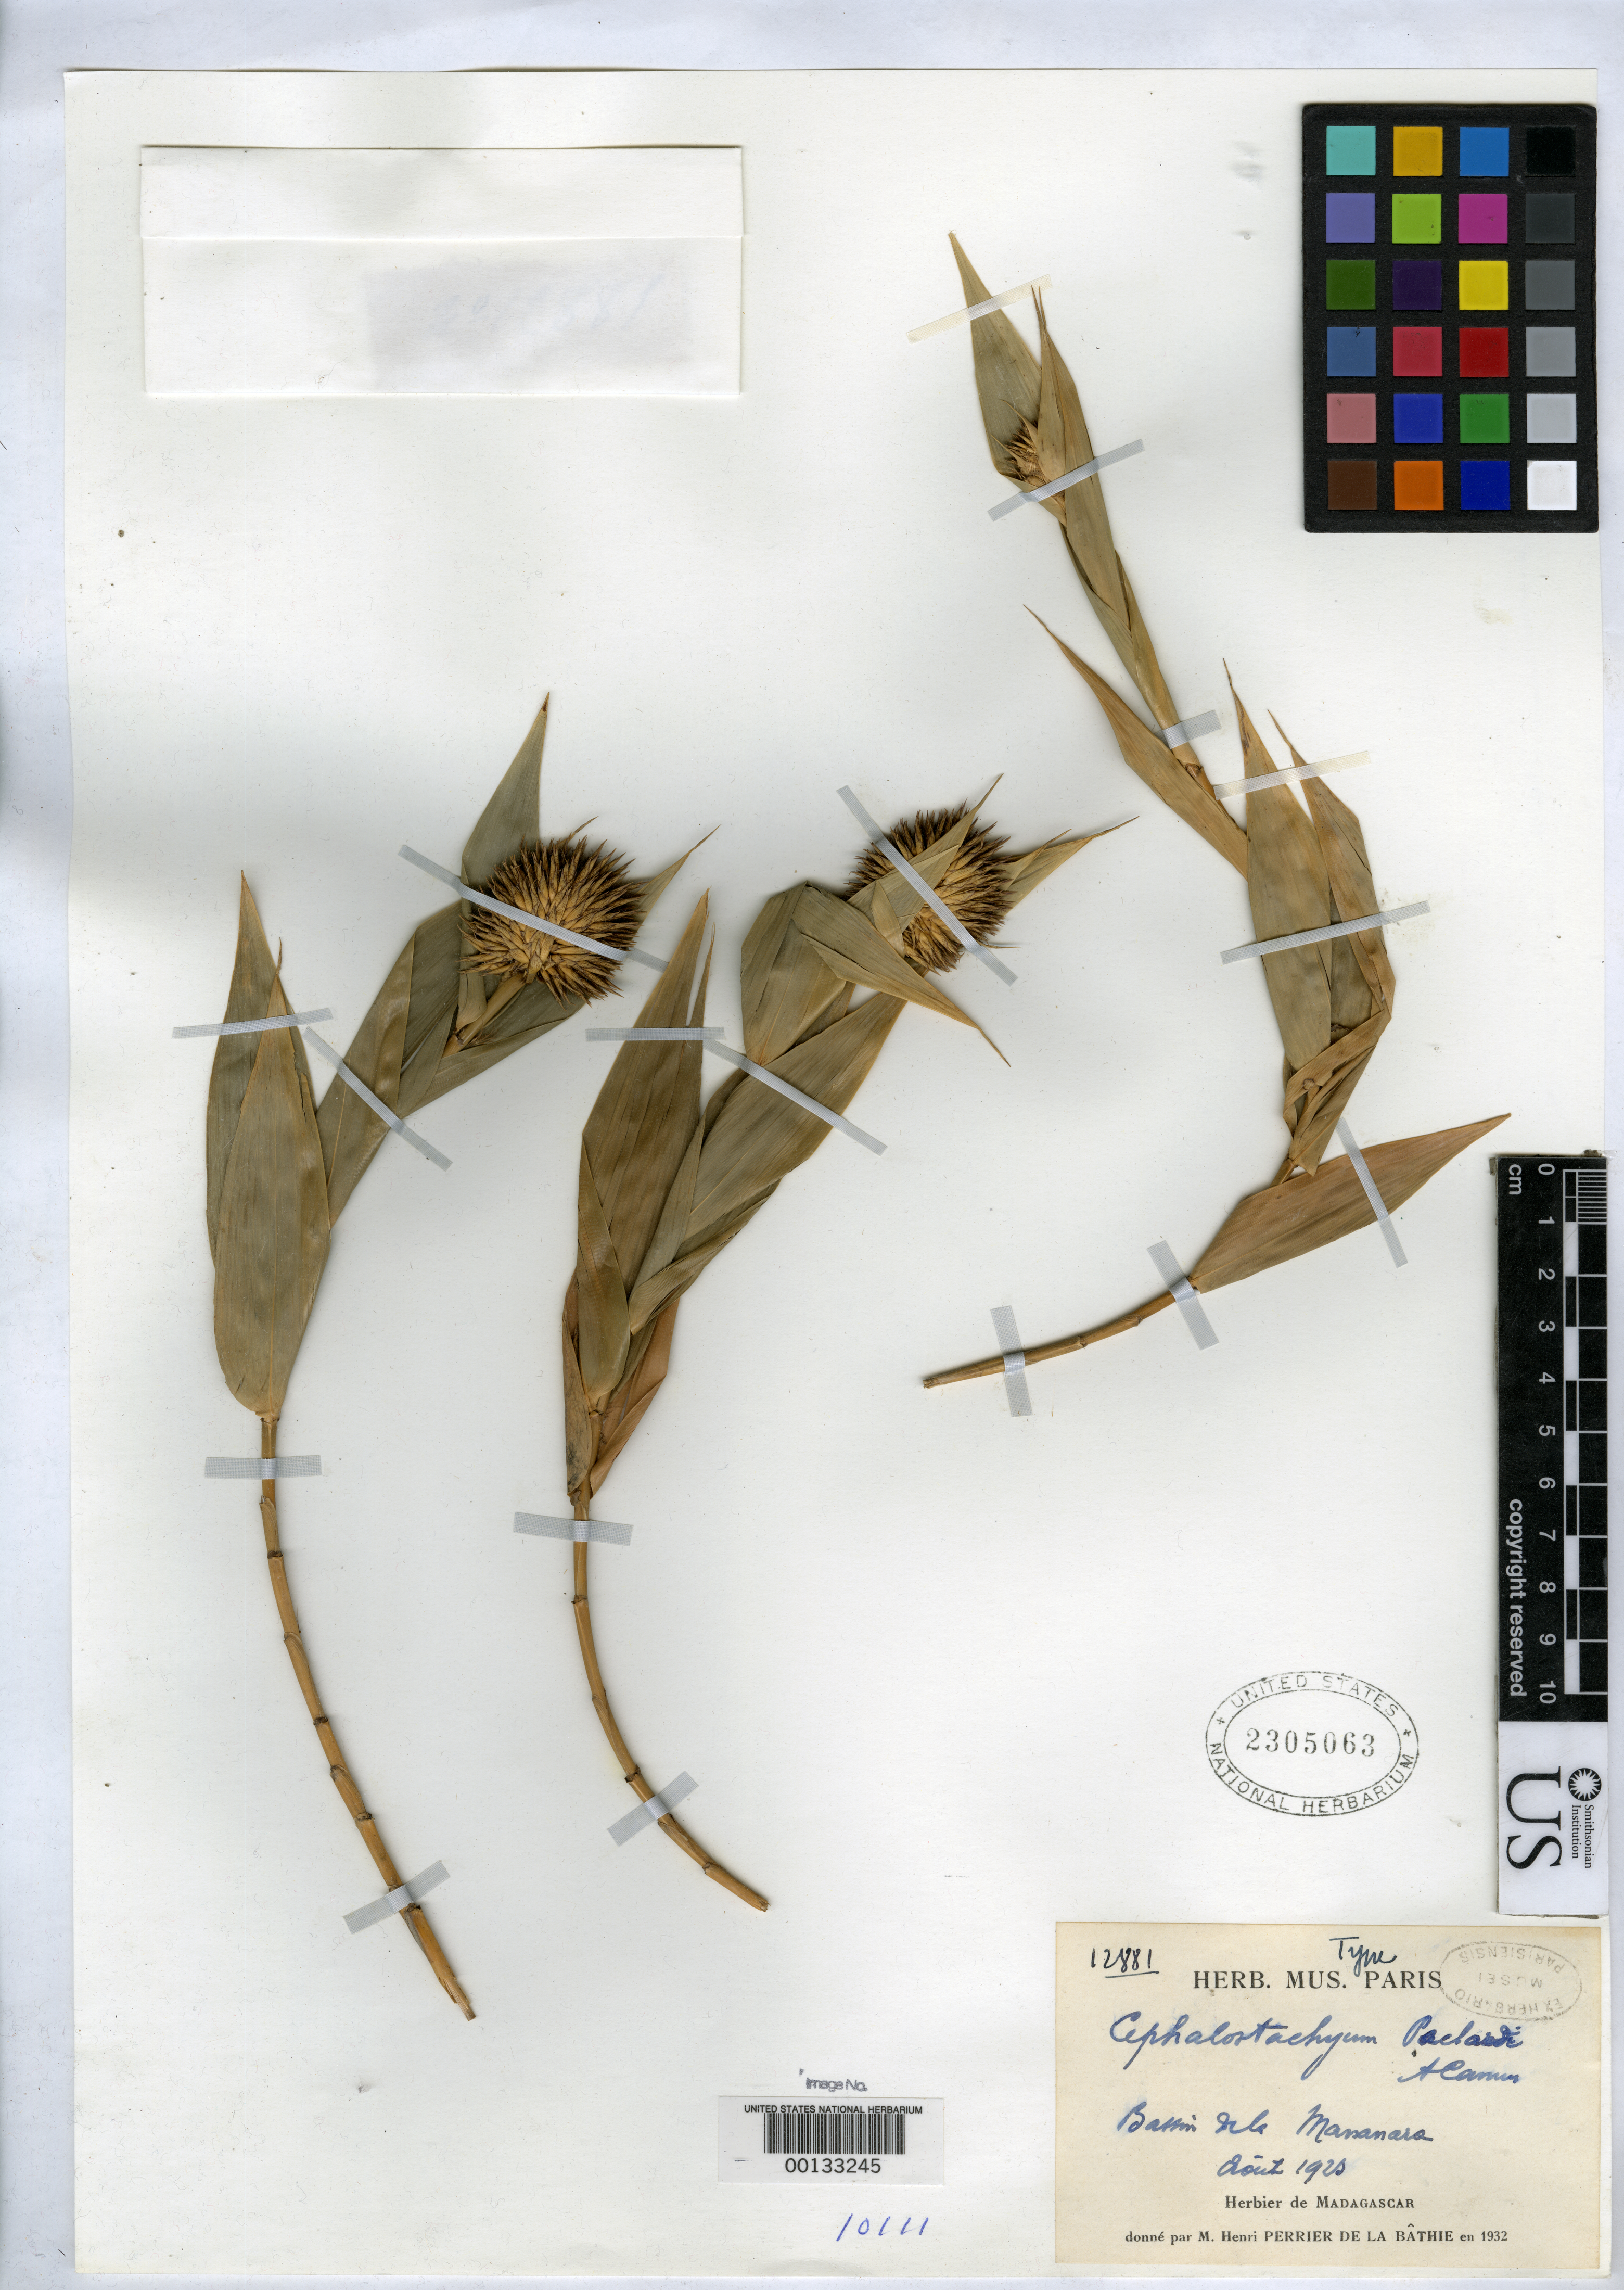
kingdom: Plantae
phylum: Tracheophyta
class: Liliopsida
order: Poales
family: Poaceae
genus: Cephalostachyum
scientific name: Cephalostachyum peclardii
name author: A. Camus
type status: Syntype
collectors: H. Perrier de la Bâthie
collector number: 12881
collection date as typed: Aug 1920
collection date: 1920-08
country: Madagascar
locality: Basin of Mananara.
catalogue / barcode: US 2305063